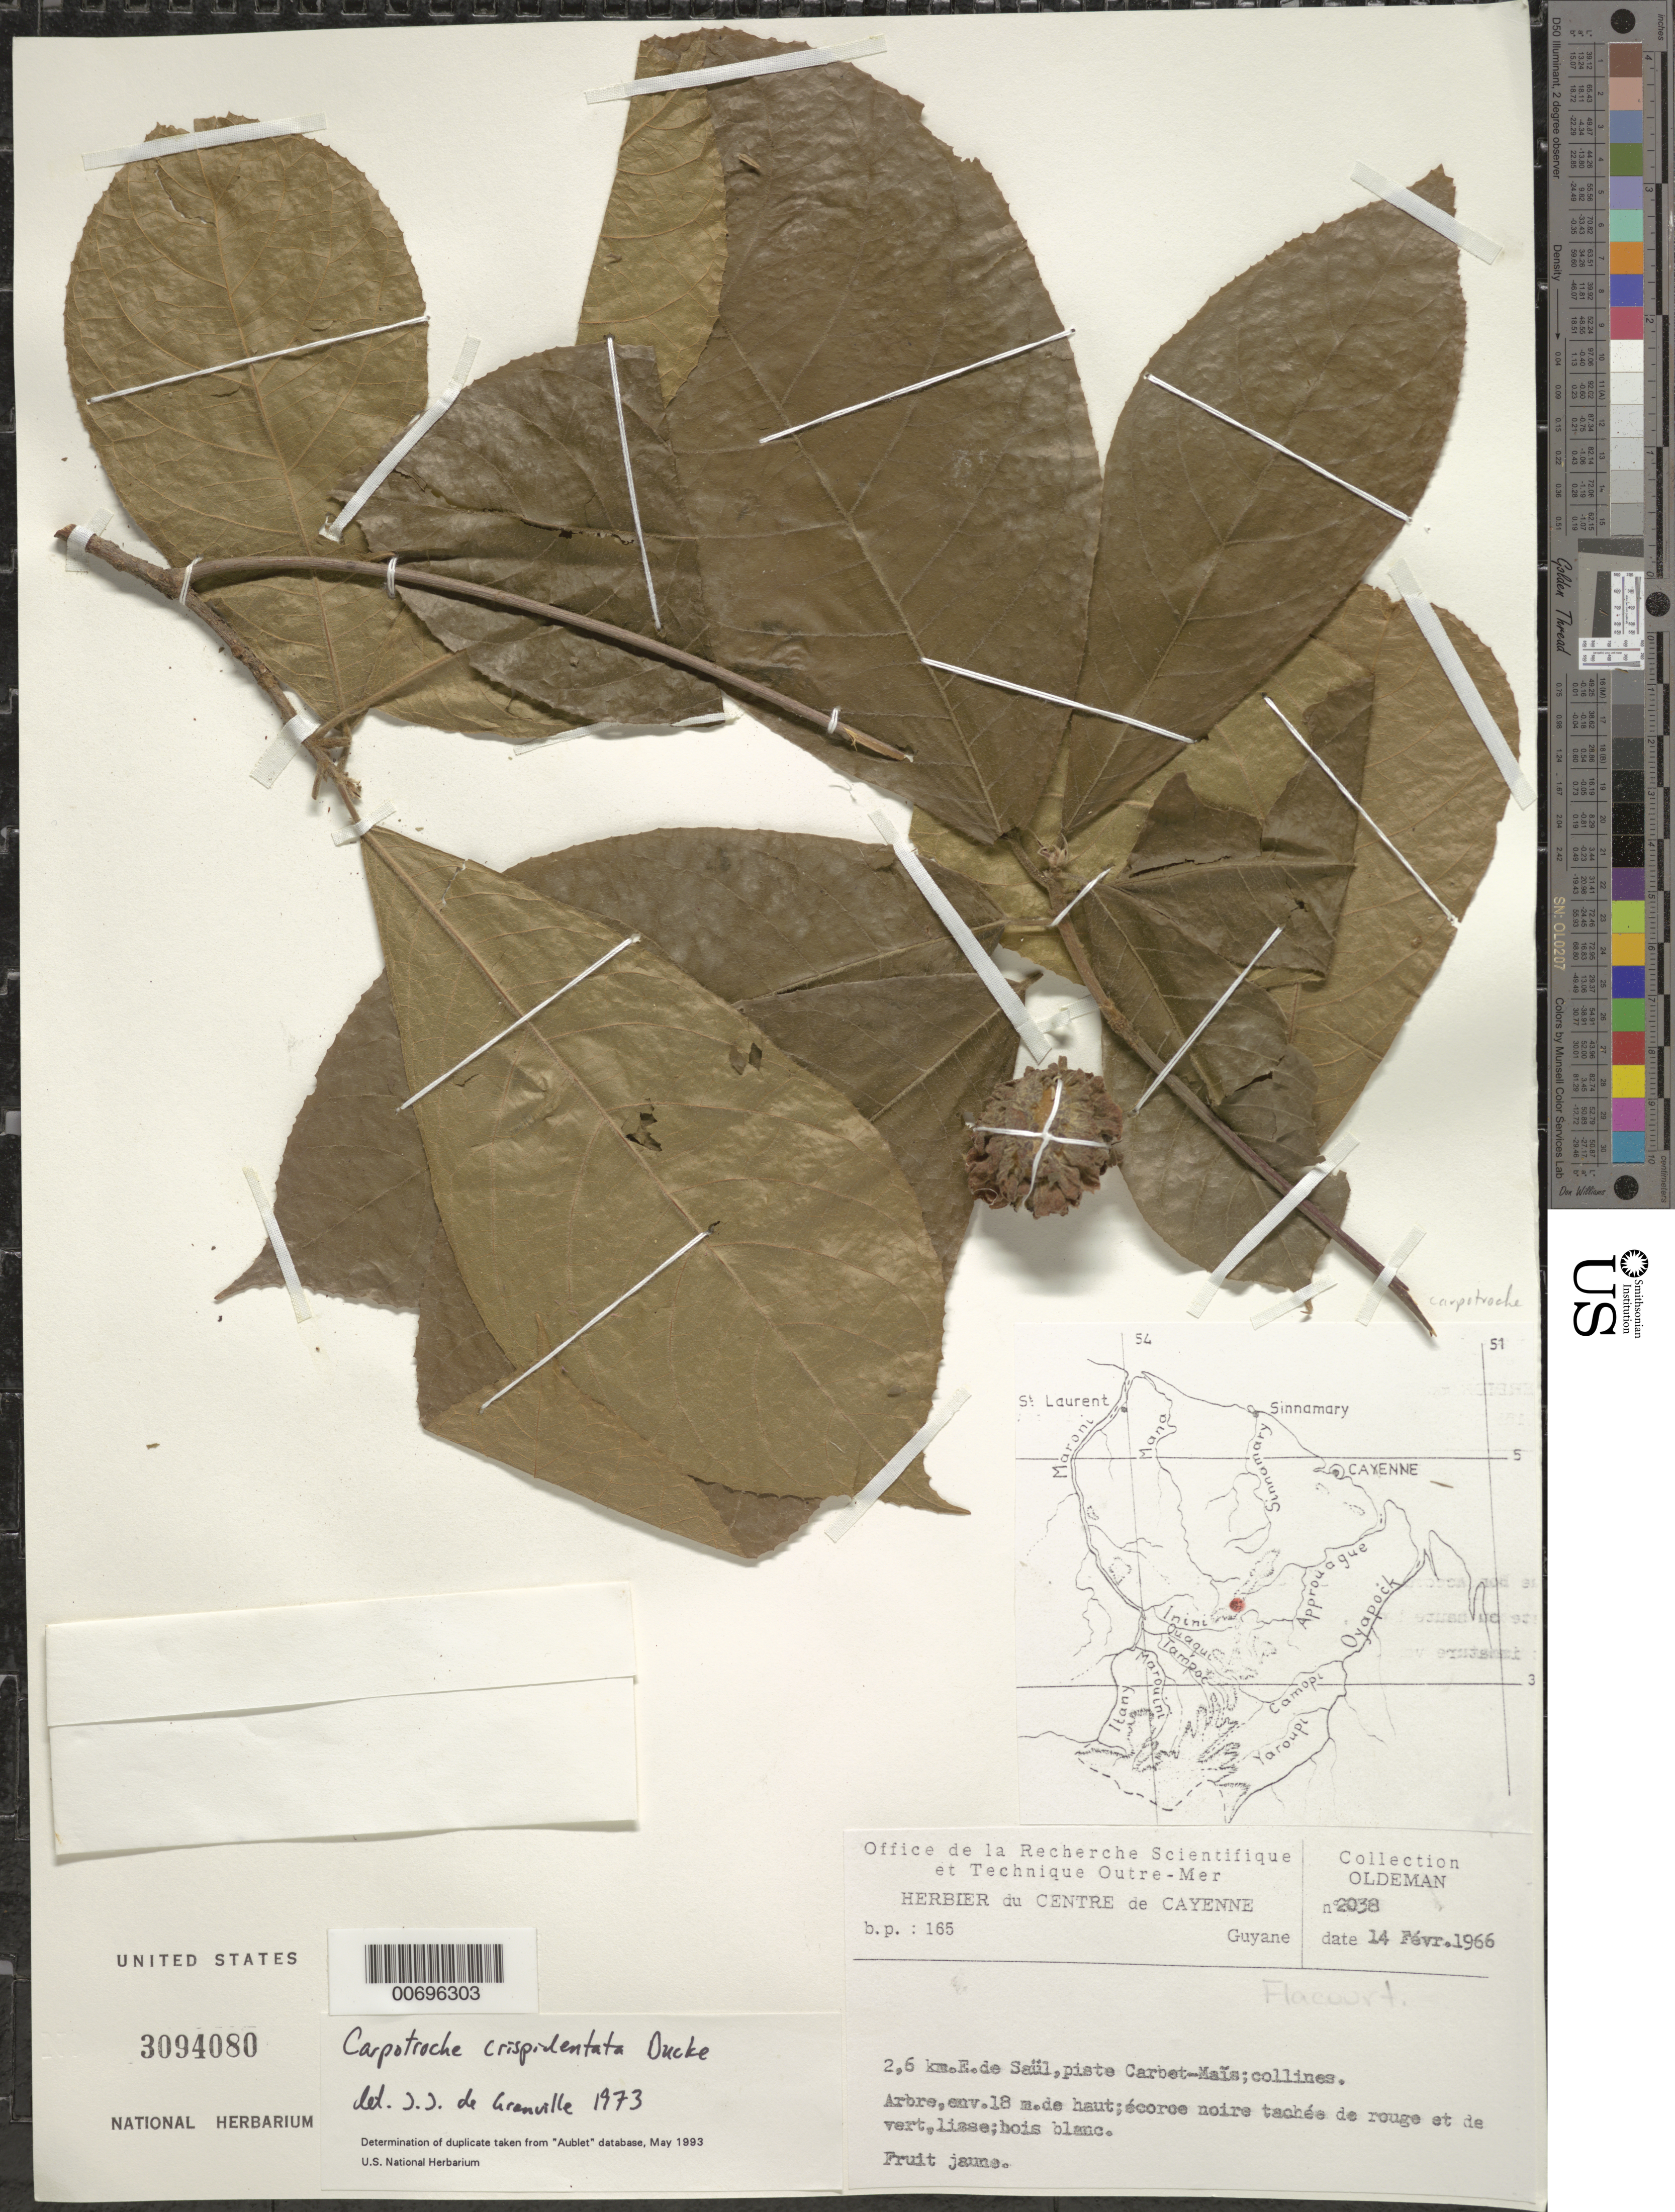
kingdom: Plantae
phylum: Tracheophyta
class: Magnoliopsida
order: Malpighiales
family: Achariaceae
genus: Carpotroche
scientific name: Carpotroche crispidentata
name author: Ducke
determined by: Granville, J. J. de, (CAY), Institut de Recherche pour le Developpement (IRD) (FRENCH GUIANA)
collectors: R. Oldeman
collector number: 2038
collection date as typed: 14-Feb-66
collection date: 1966-02-14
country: French Guiana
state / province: Saint-Laurent-du-Maroni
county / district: Saül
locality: Saül, 2.6 km E of, sur la piste-Carbet-Maïs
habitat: Collines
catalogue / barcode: US 3094080